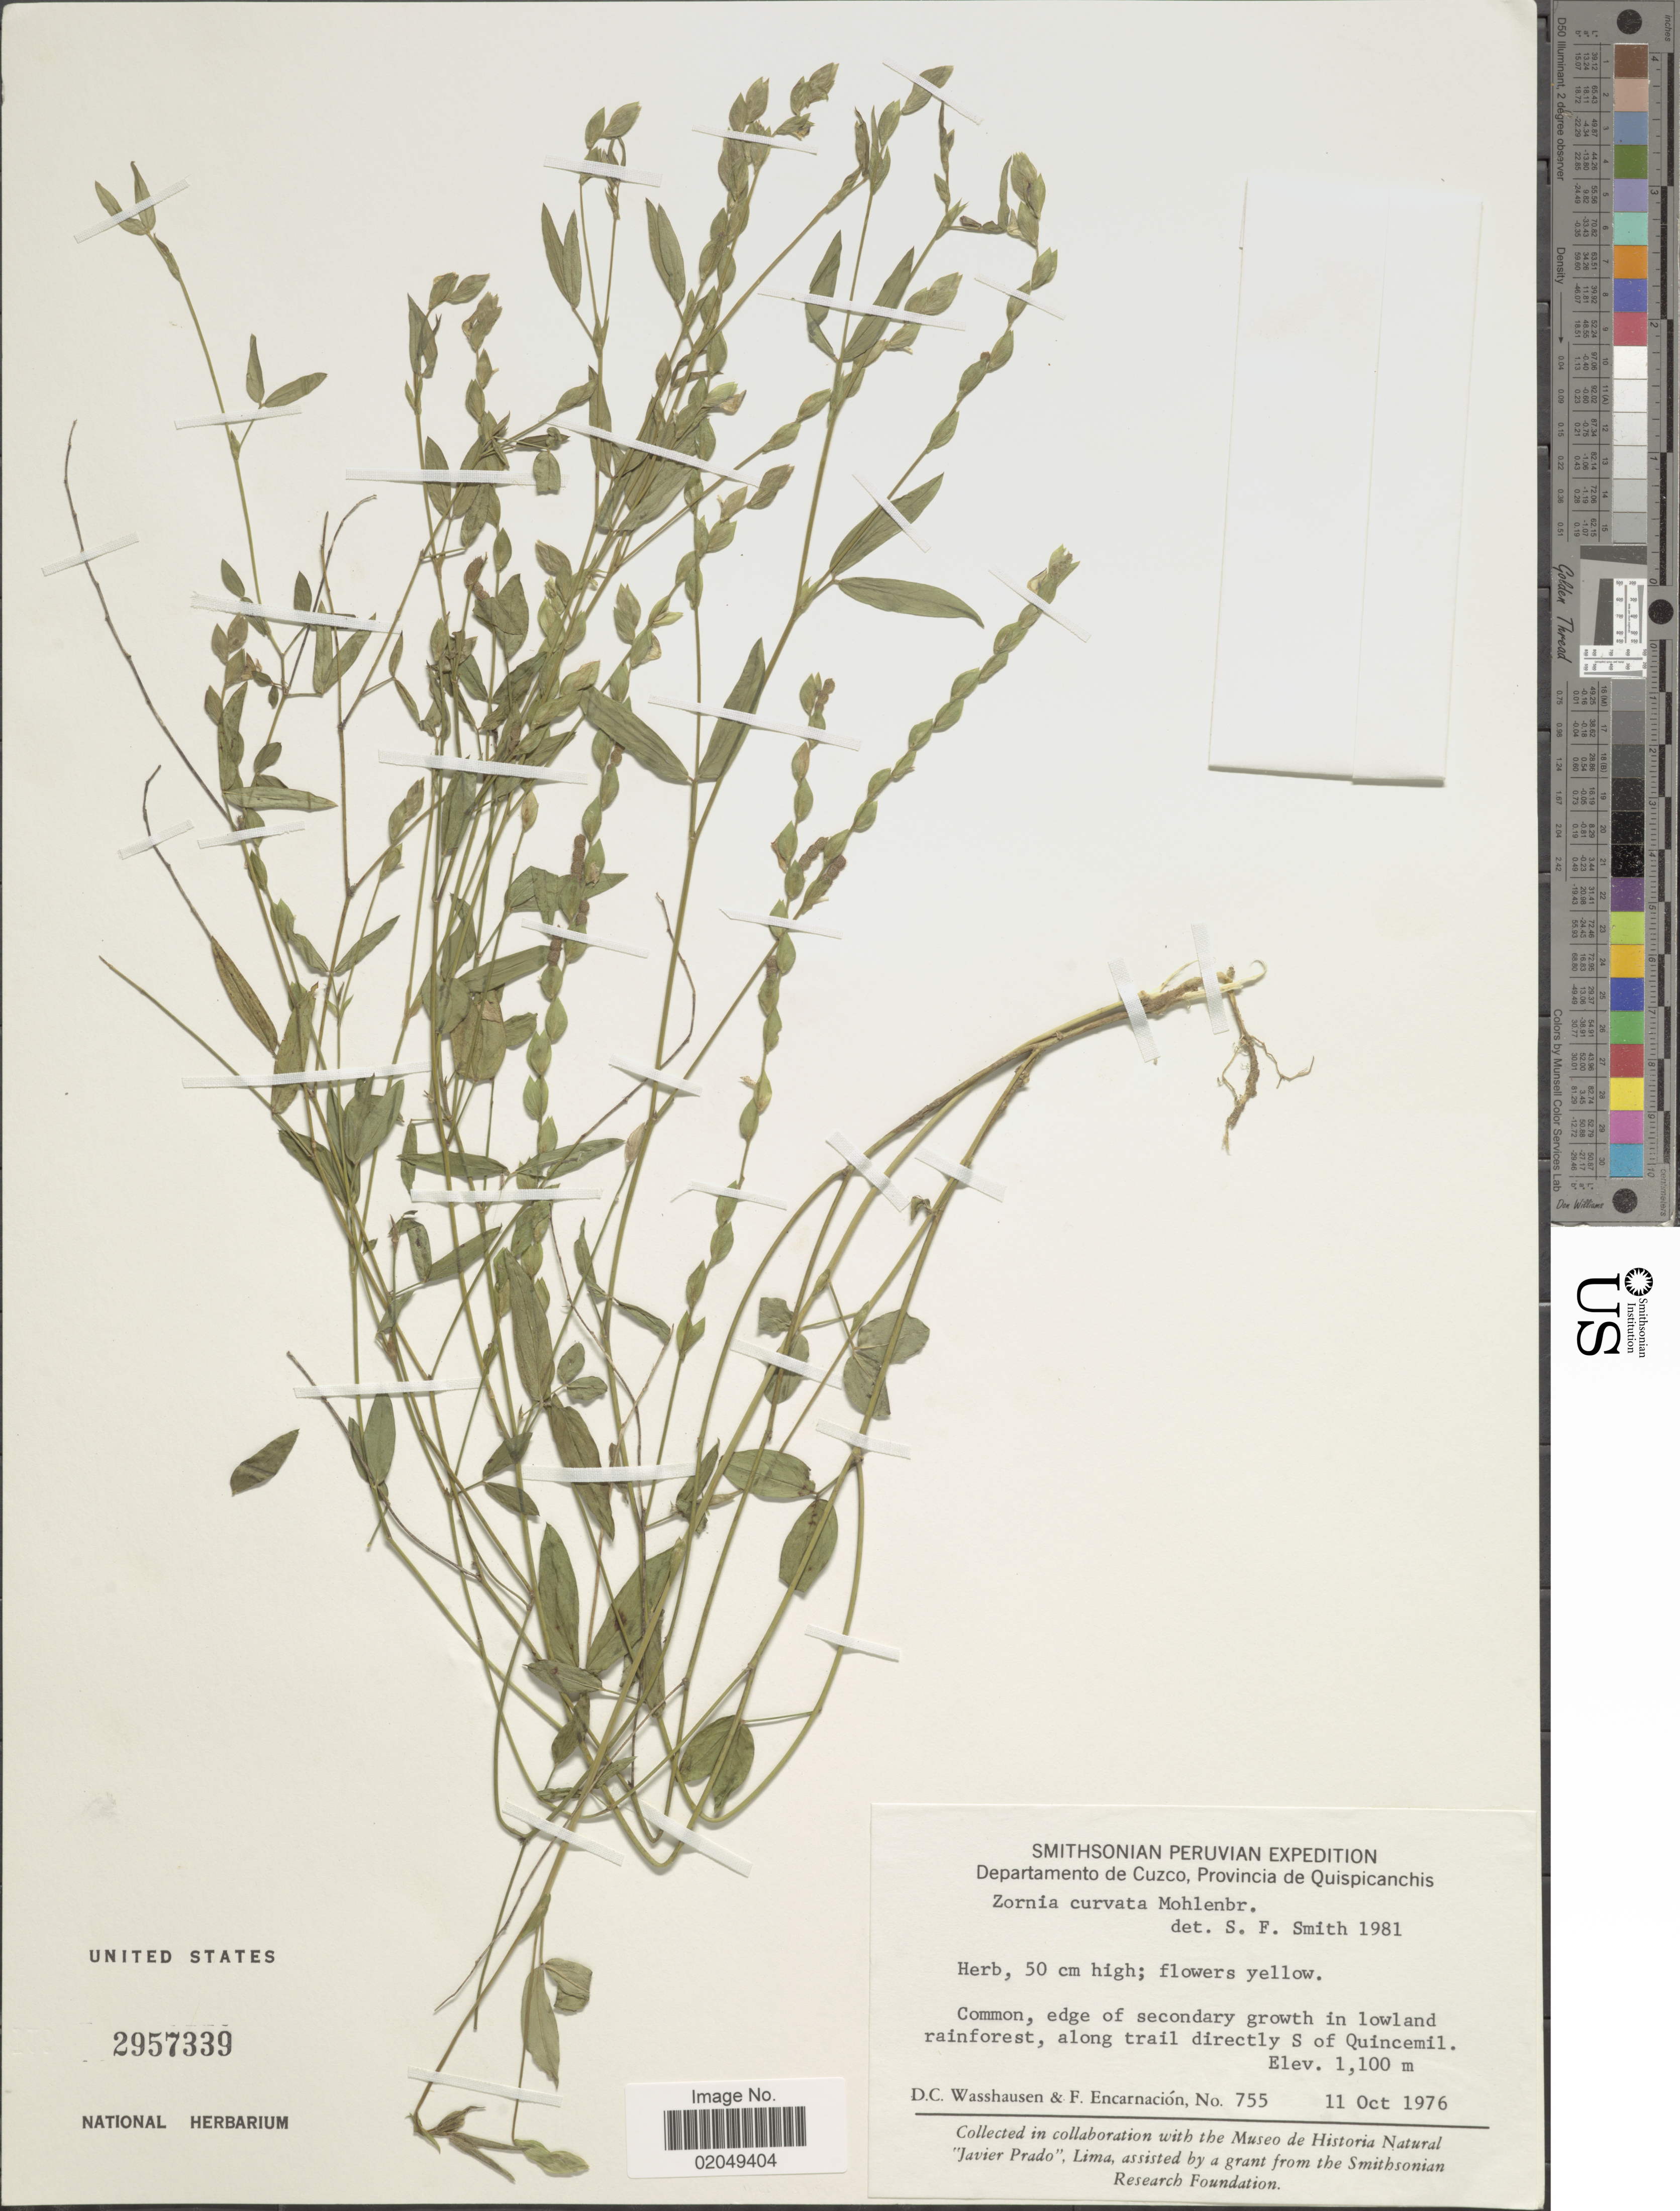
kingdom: Plantae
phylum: Tracheophyta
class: Magnoliopsida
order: Fabales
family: Fabaceae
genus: Zornia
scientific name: Zornia curvata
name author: Mohlenbr.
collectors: D. C. Wasshausen & F. Encarnación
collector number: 755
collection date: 1976-10-11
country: Peru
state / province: Cusco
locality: Departamento de Cuzco, Provincia de Quispicanchis, edge of secondary growth in lowland rainforest, along trail directly S of Quincemil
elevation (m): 1100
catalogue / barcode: US 2957339